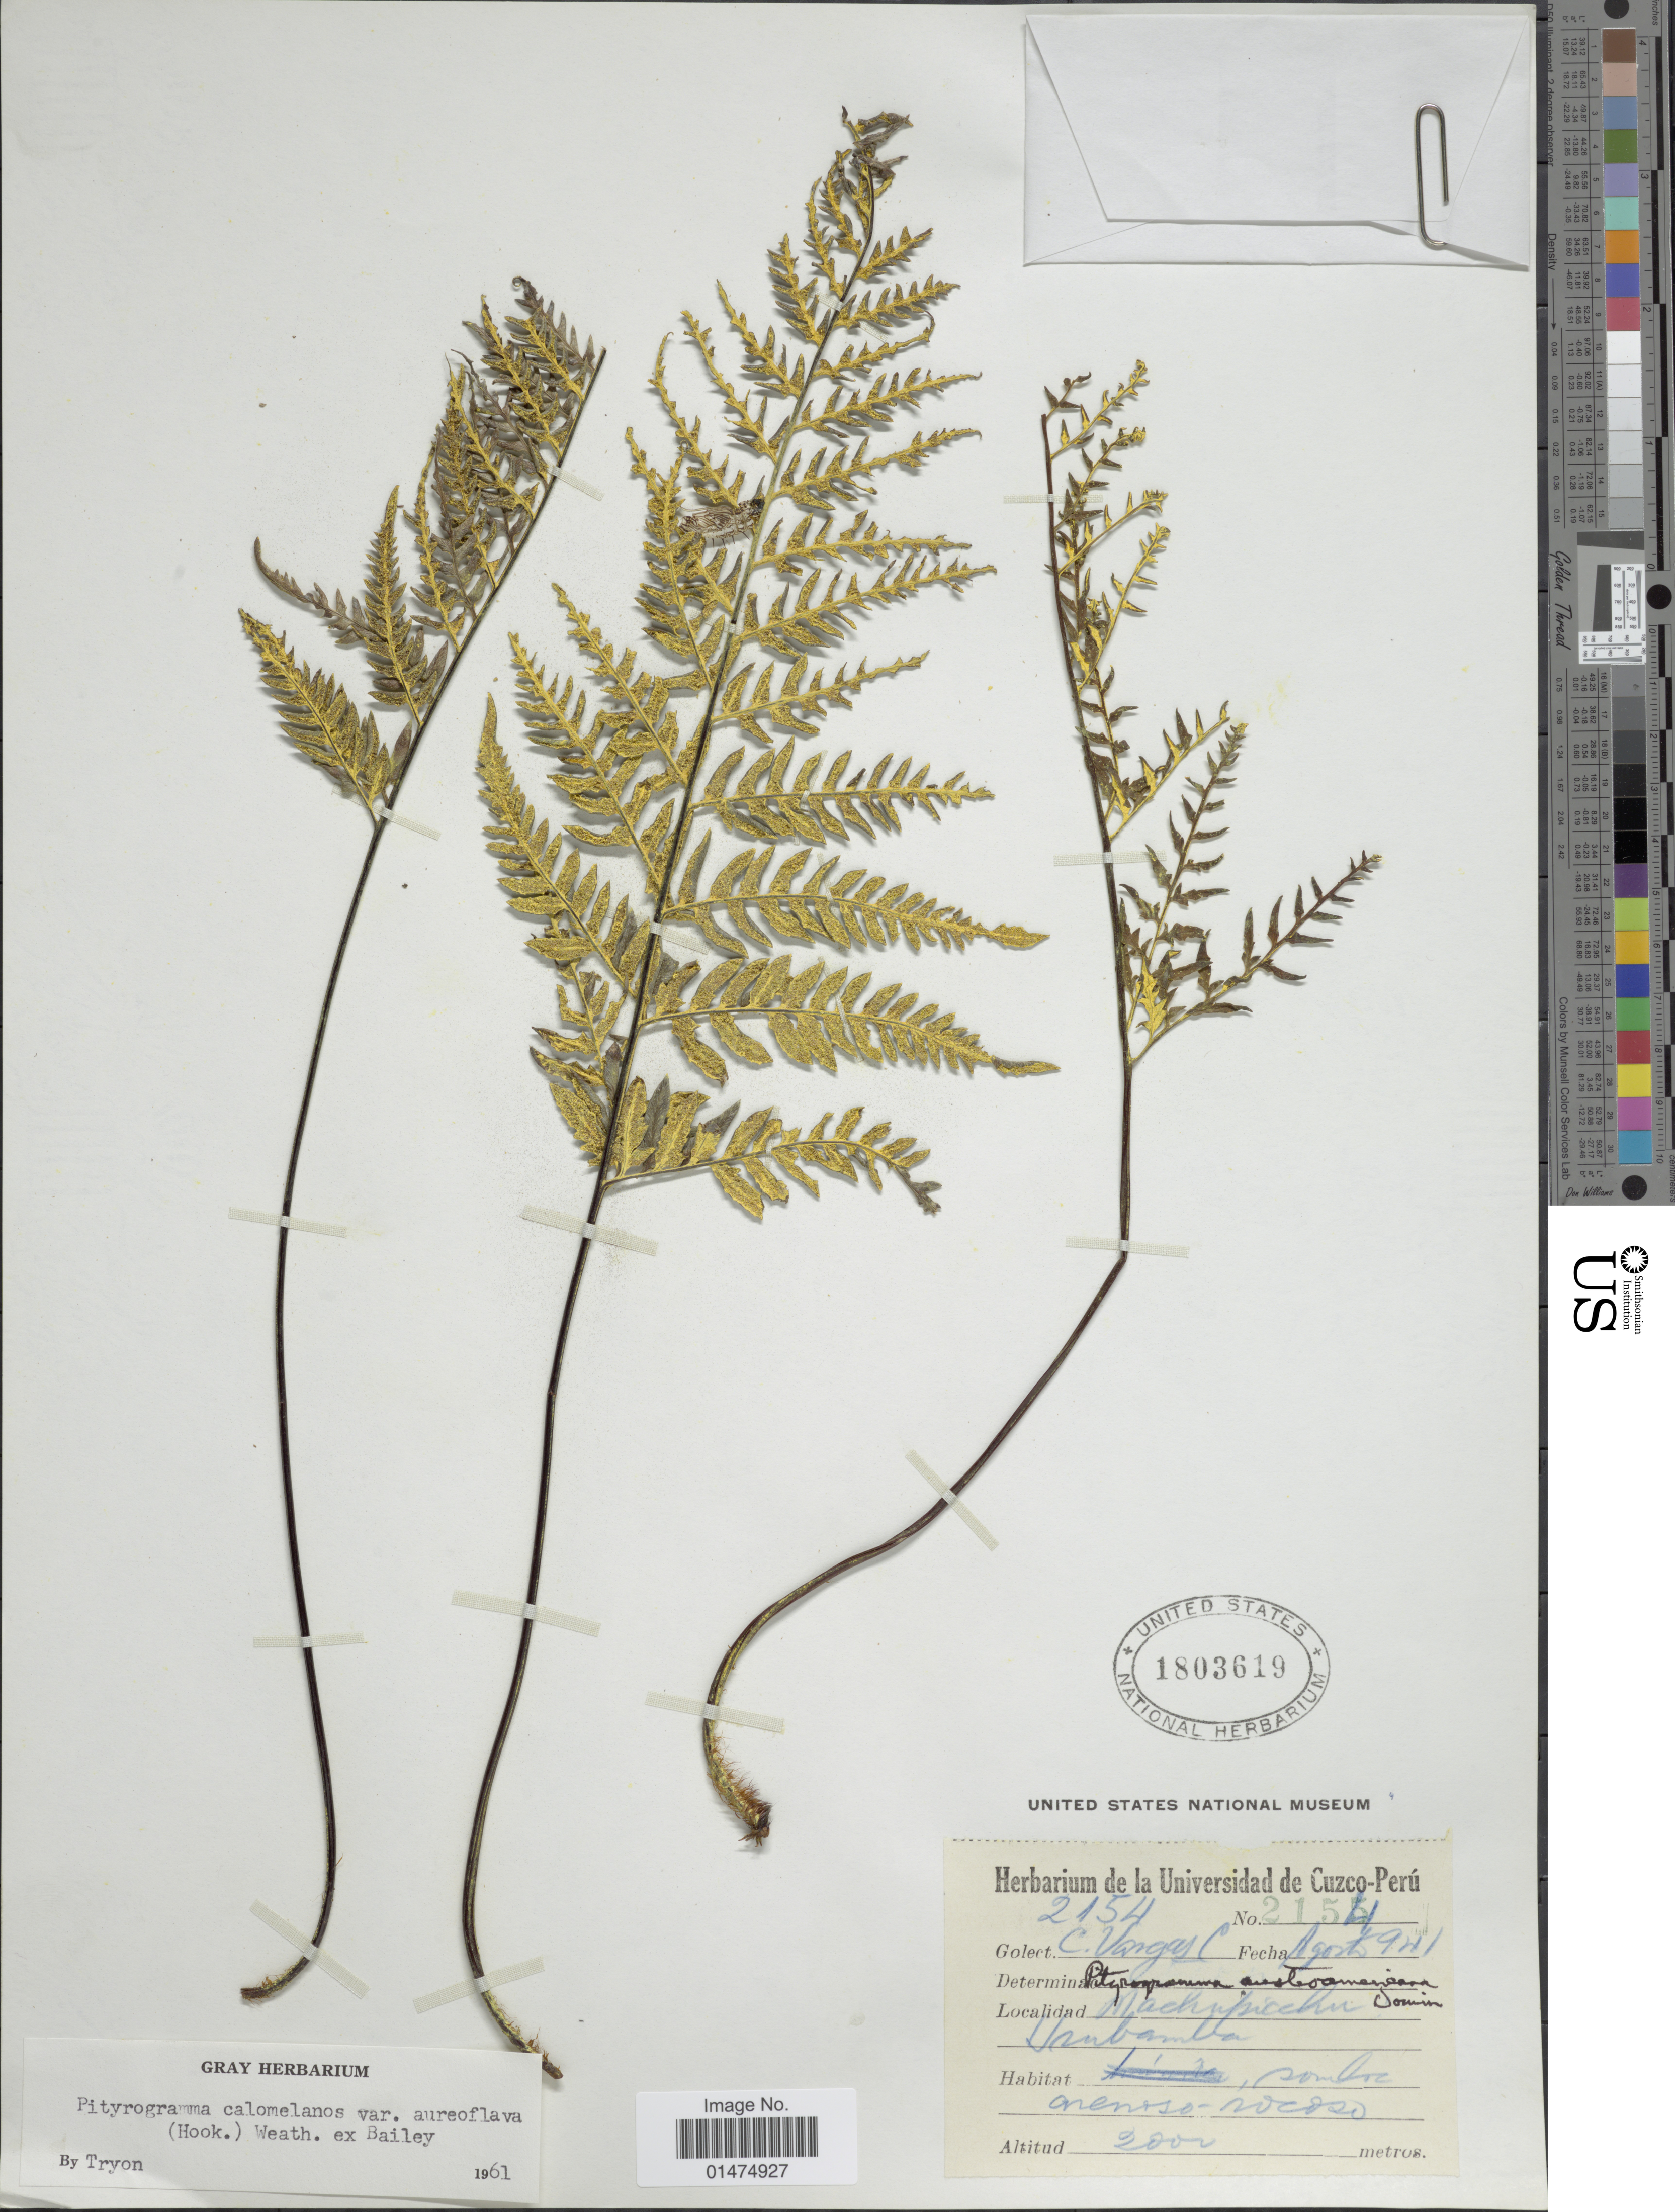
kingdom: Plantae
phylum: Tracheophyta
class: Polypodiopsida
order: Polypodiales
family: Pteridaceae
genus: Pityrogramma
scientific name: Pityrogramma calomelanos var. aureoflava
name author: (Hook.) Weath. ex L.H. Bailey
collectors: C. Vargas Calderón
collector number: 2154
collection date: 1941-08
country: Peru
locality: Machu Picchu Urubamba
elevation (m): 2000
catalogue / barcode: US 1803619